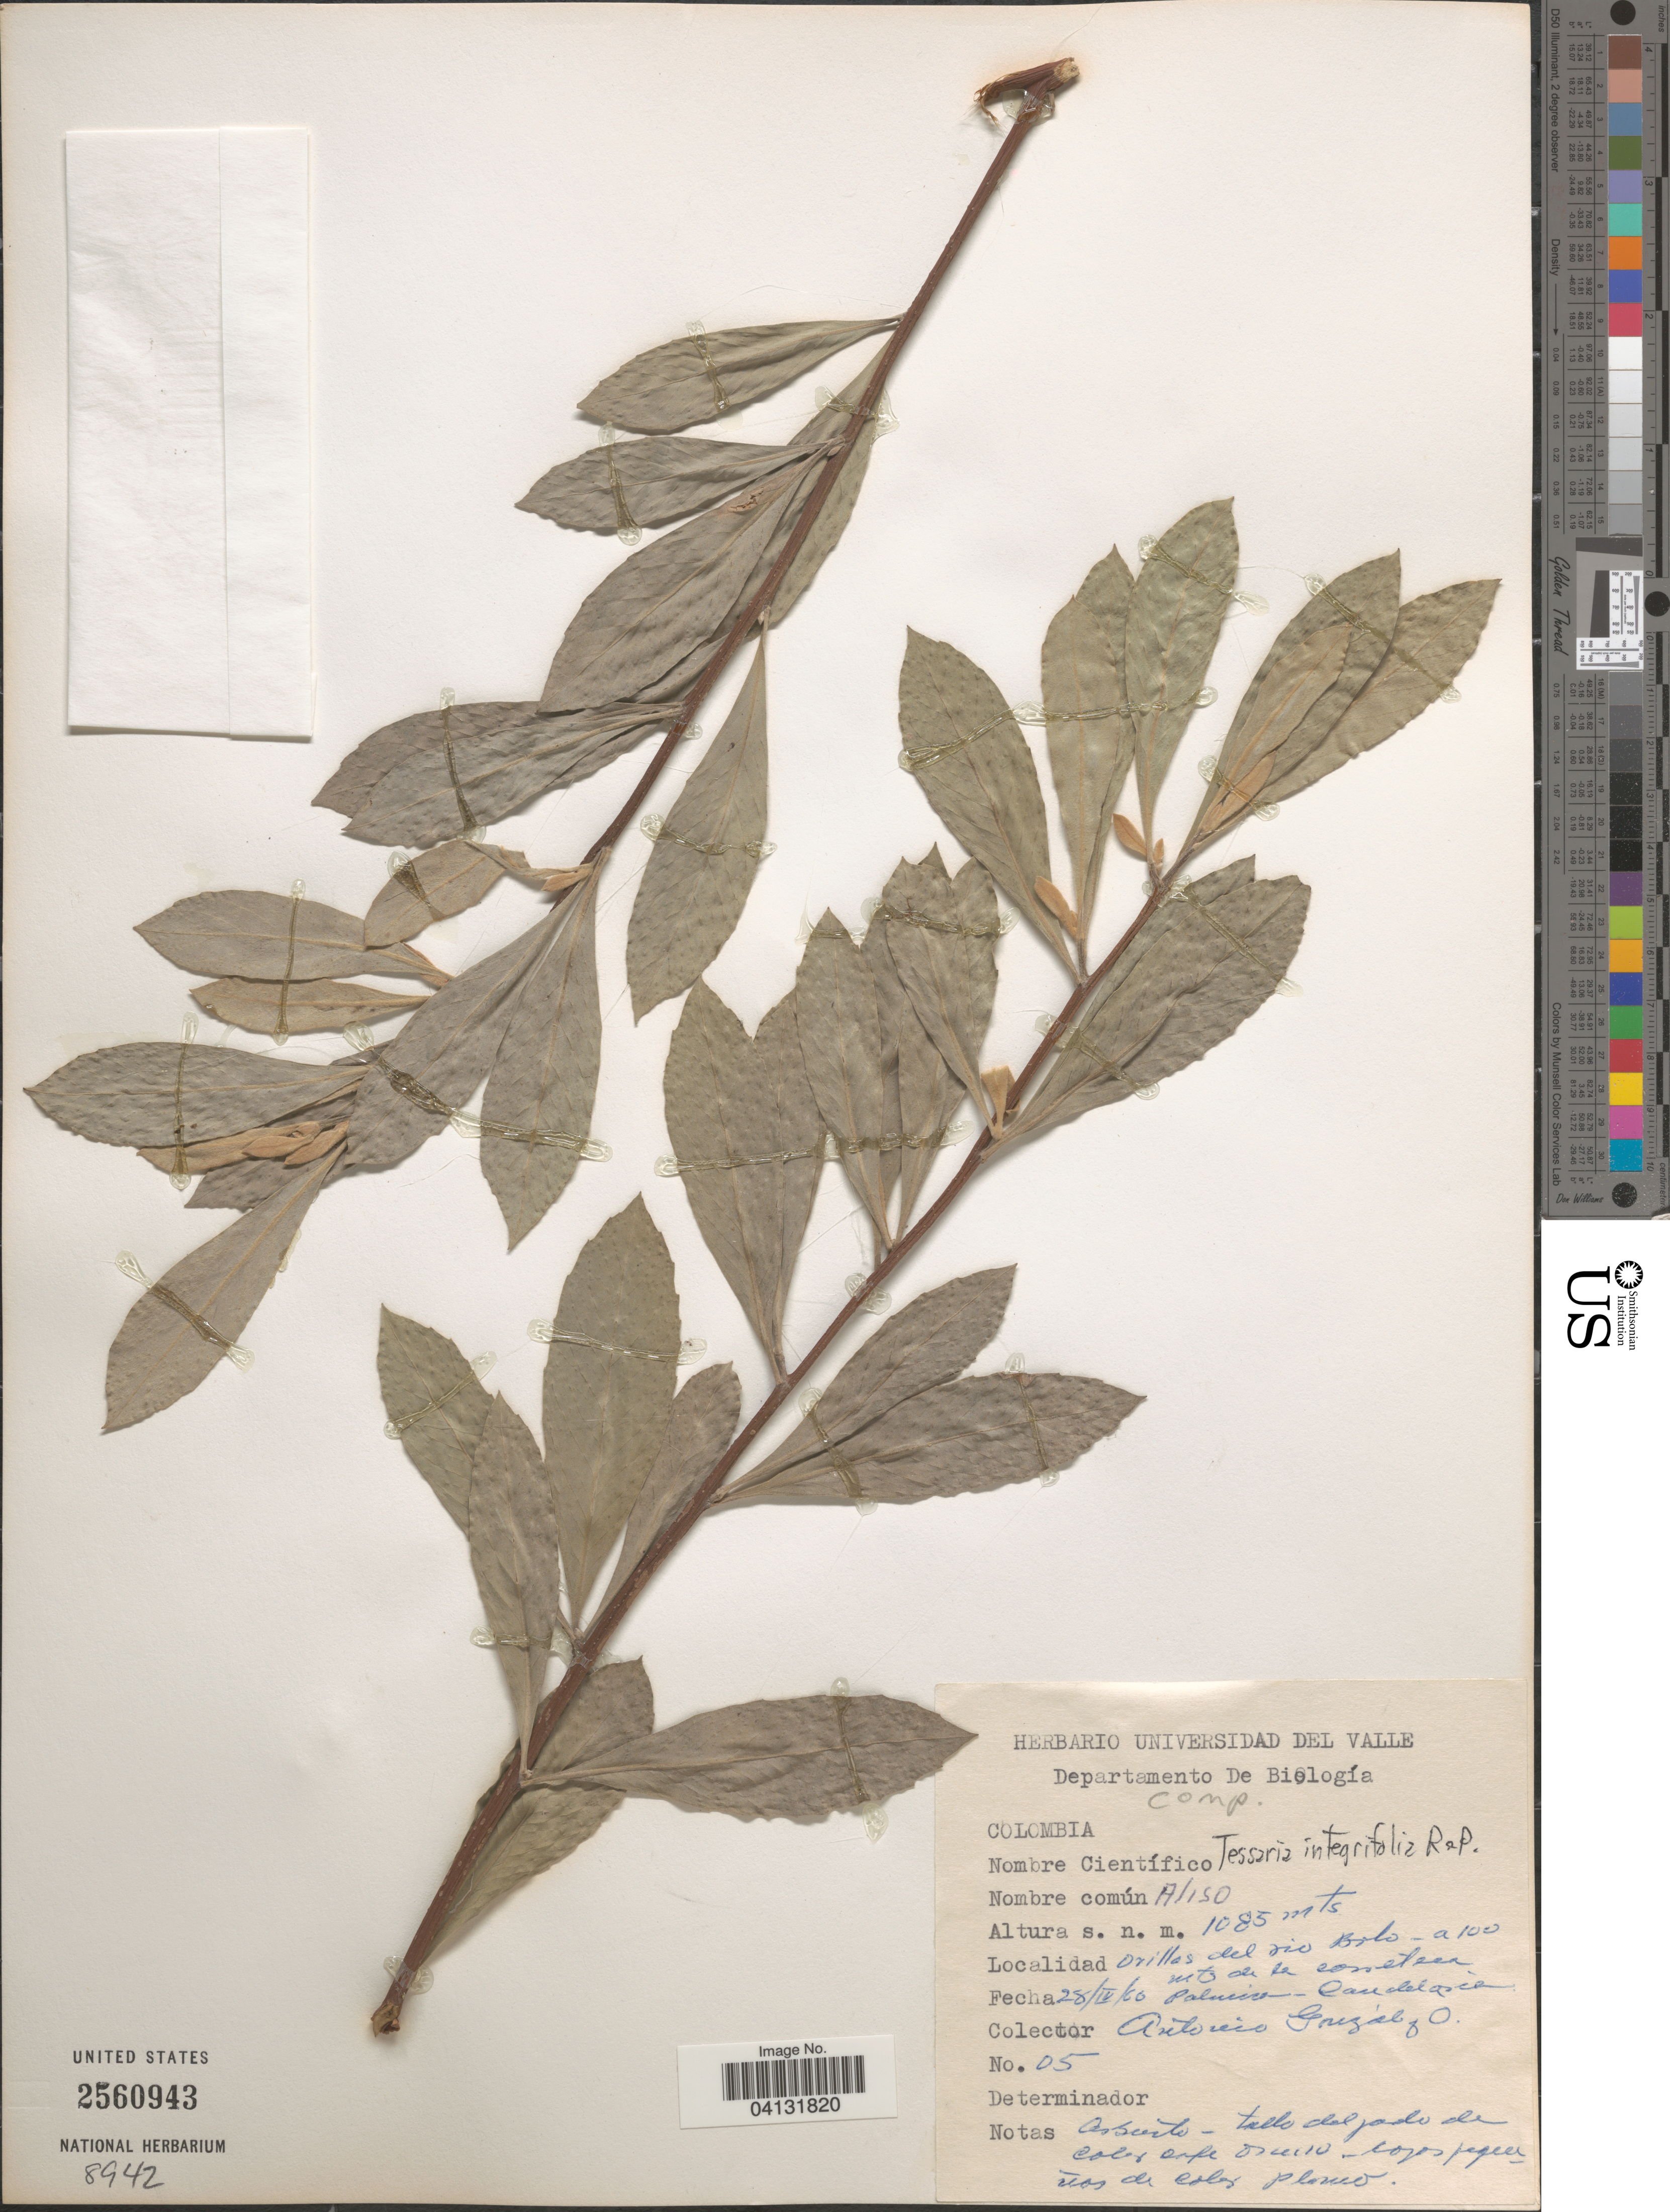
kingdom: Plantae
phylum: Tracheophyta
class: Magnoliopsida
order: Asterales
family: Asteraceae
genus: Tessaria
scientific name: Tessaria integrifolia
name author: Ruiz & Pav.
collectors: A. Gonzalez O.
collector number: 05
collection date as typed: Transcribed d/m/y: 28/6/60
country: Colombia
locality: Orillas del rio Bolo - a 100 mts de la carretera Palmira-Candelaria.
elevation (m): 1085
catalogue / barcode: US 2560943